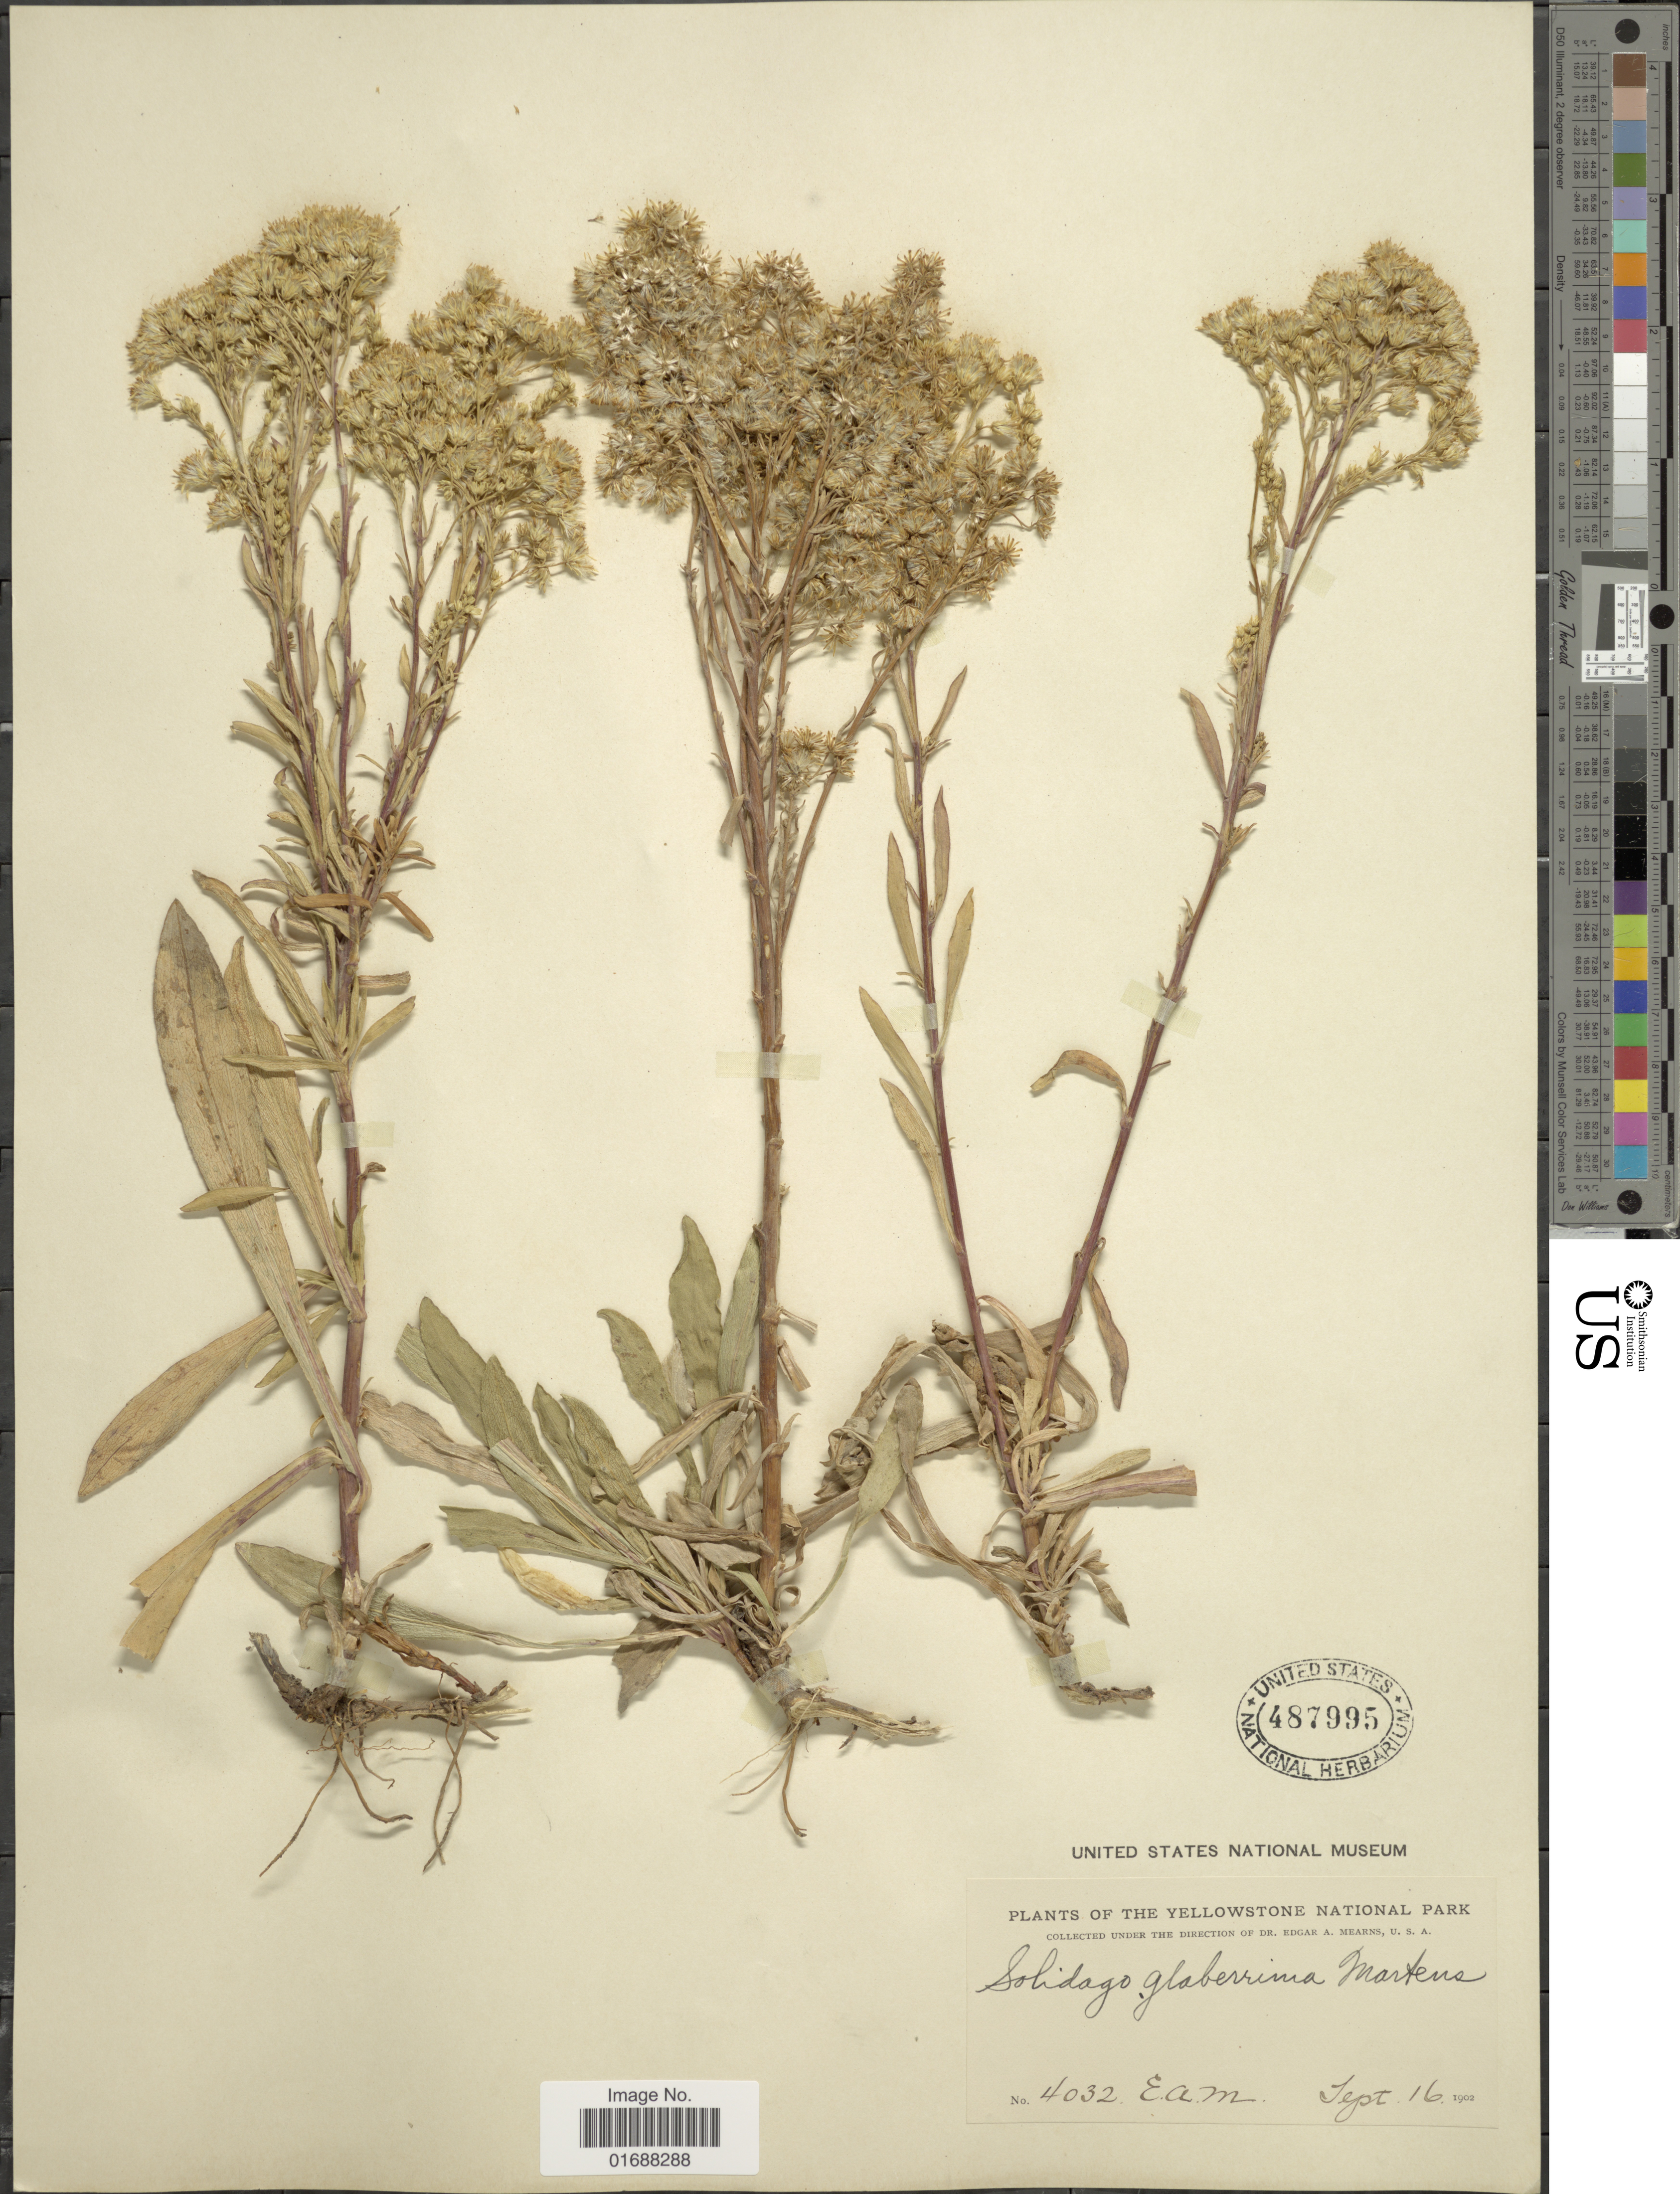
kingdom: Plantae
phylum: Tracheophyta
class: Magnoliopsida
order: Asterales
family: Asteraceae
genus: Solidago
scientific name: Solidago missouriensis var. missouriensis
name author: Nutt.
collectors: E. A. Mearns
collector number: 4032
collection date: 1902-09-16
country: United States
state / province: Wyoming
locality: Yellowstone National Park.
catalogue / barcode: US 487995